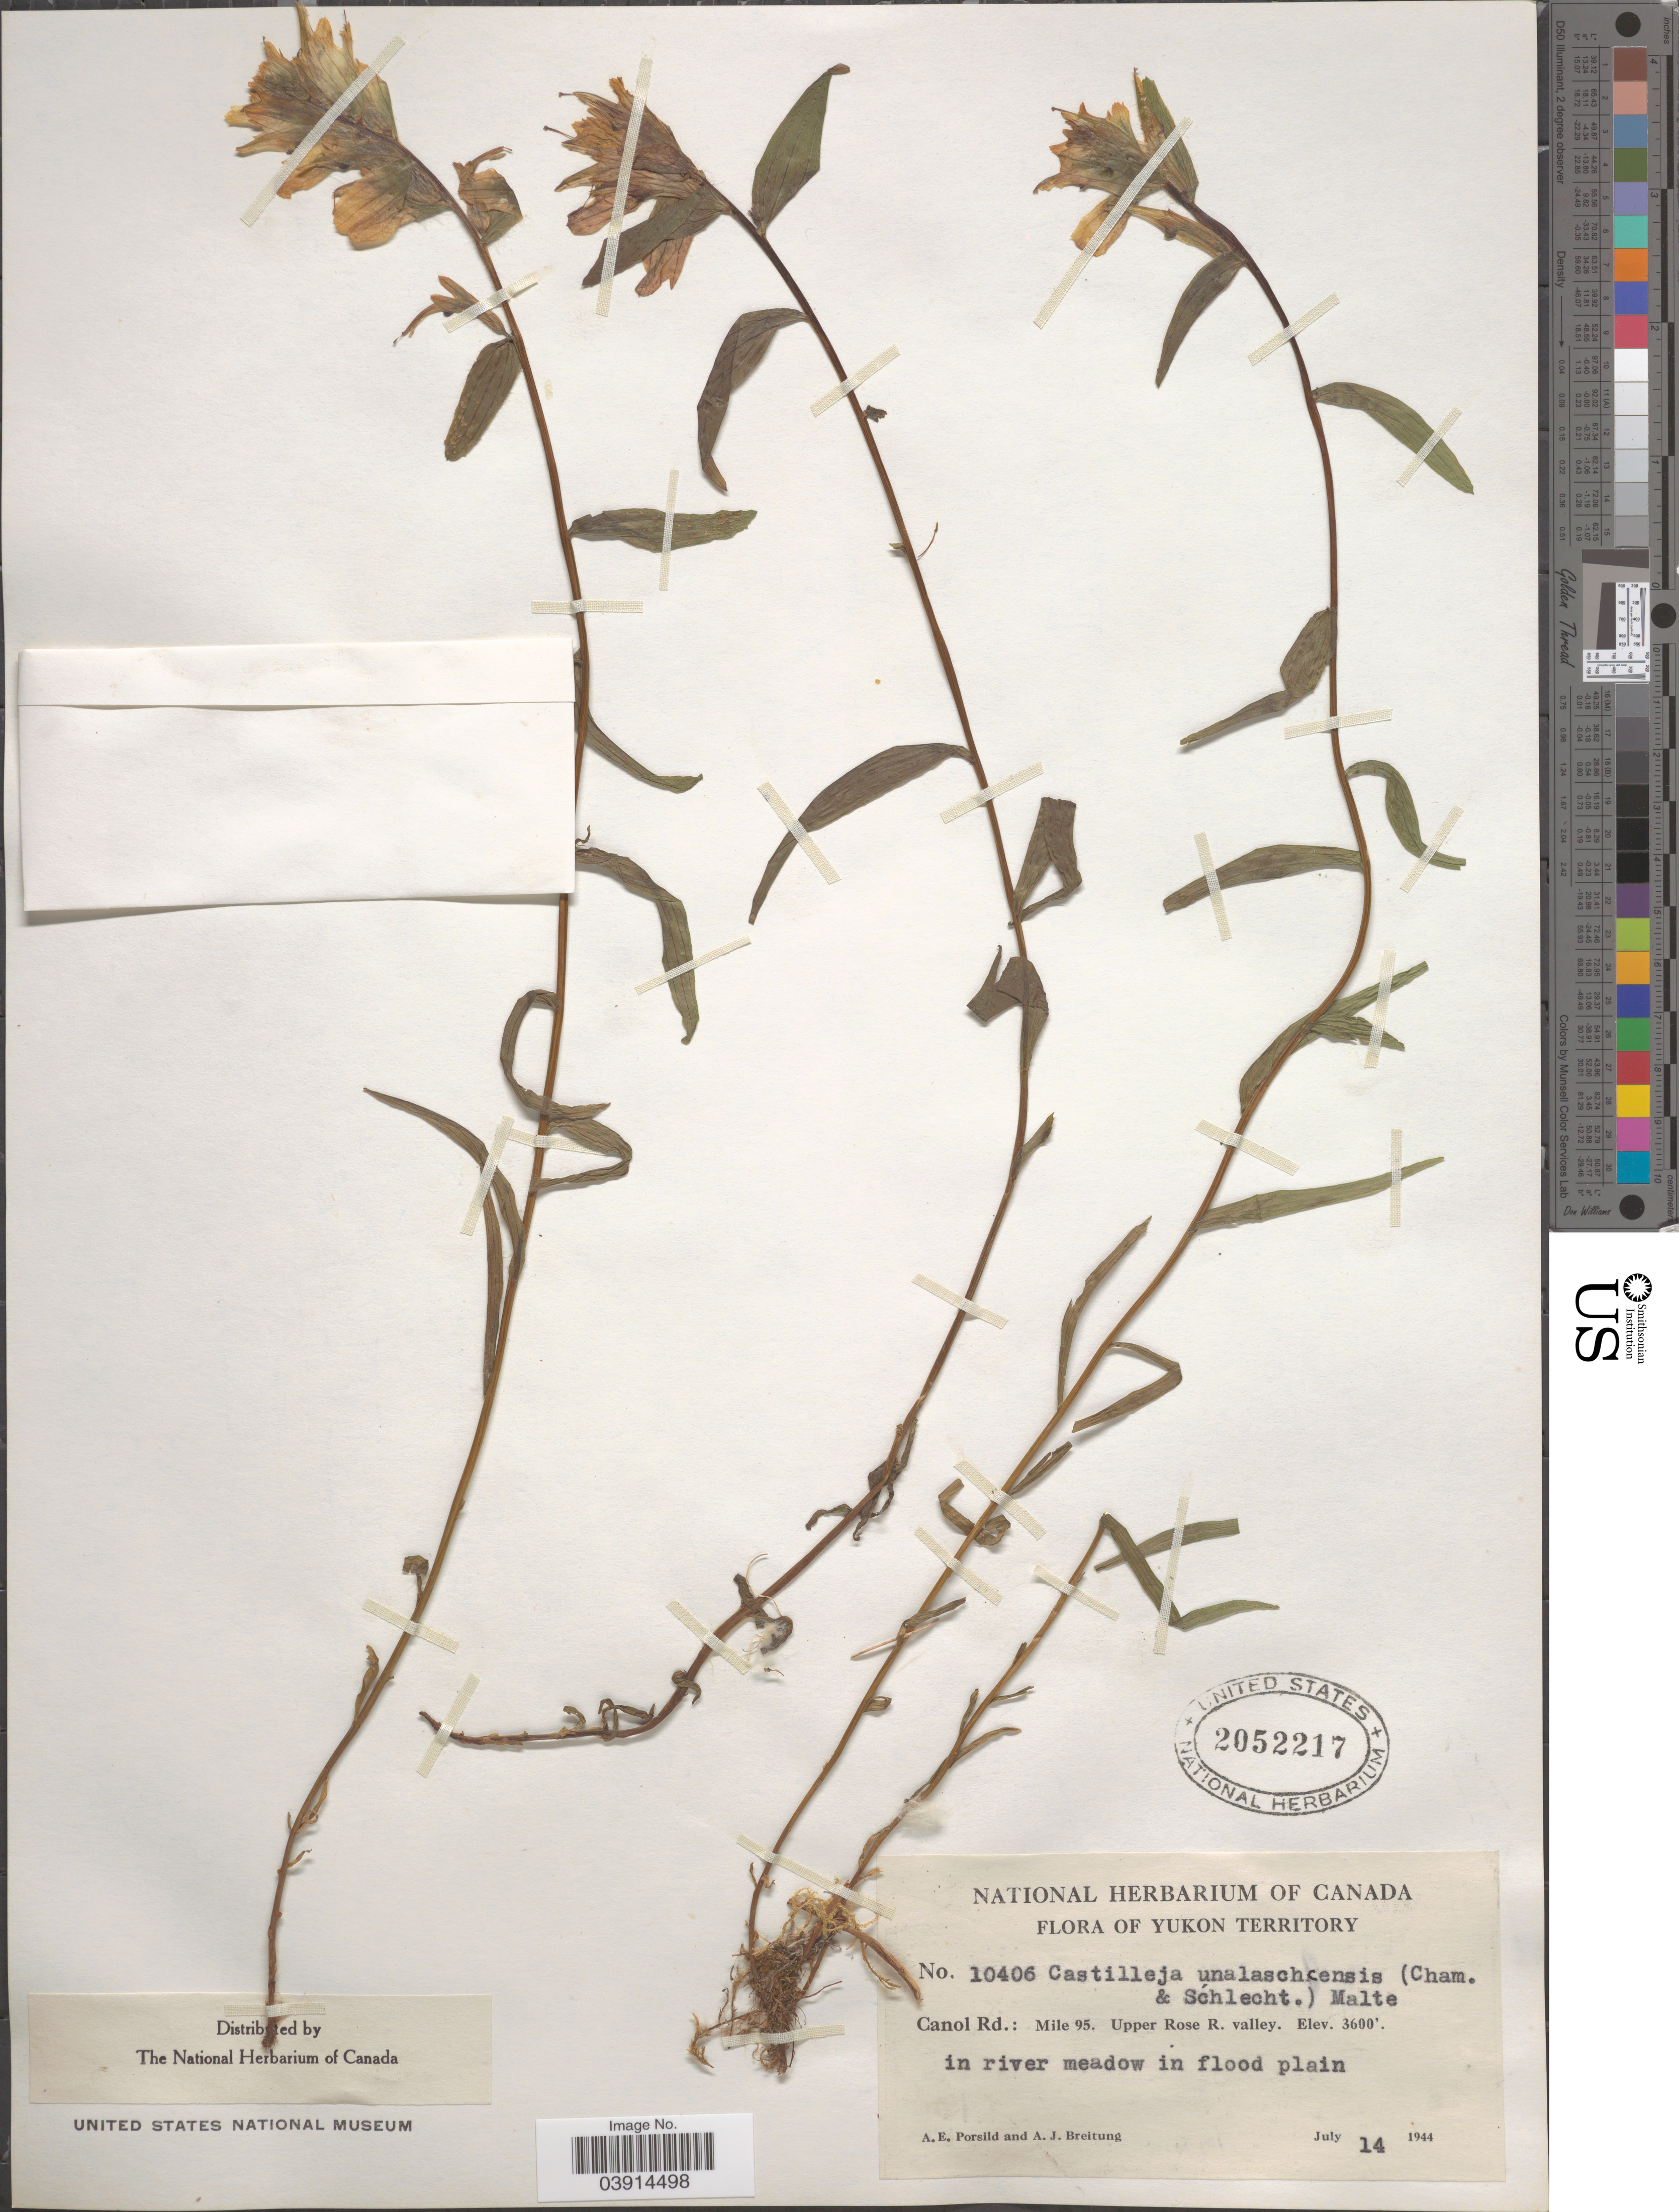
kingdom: Plantae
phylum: Tracheophyta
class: Magnoliopsida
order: Lamiales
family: Orobanchaceae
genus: Castilleja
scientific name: Castilleja unalaschcensis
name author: (Cham. & Schltdl.) Malte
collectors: A. E. Porsild & A. Breitung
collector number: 10406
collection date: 1944-07-14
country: Canada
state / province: Yukon Territory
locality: Canol Rd.: Mile 95. Upper Rose R. valley; in river meadow in flood plain.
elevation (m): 1097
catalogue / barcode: US 2052217